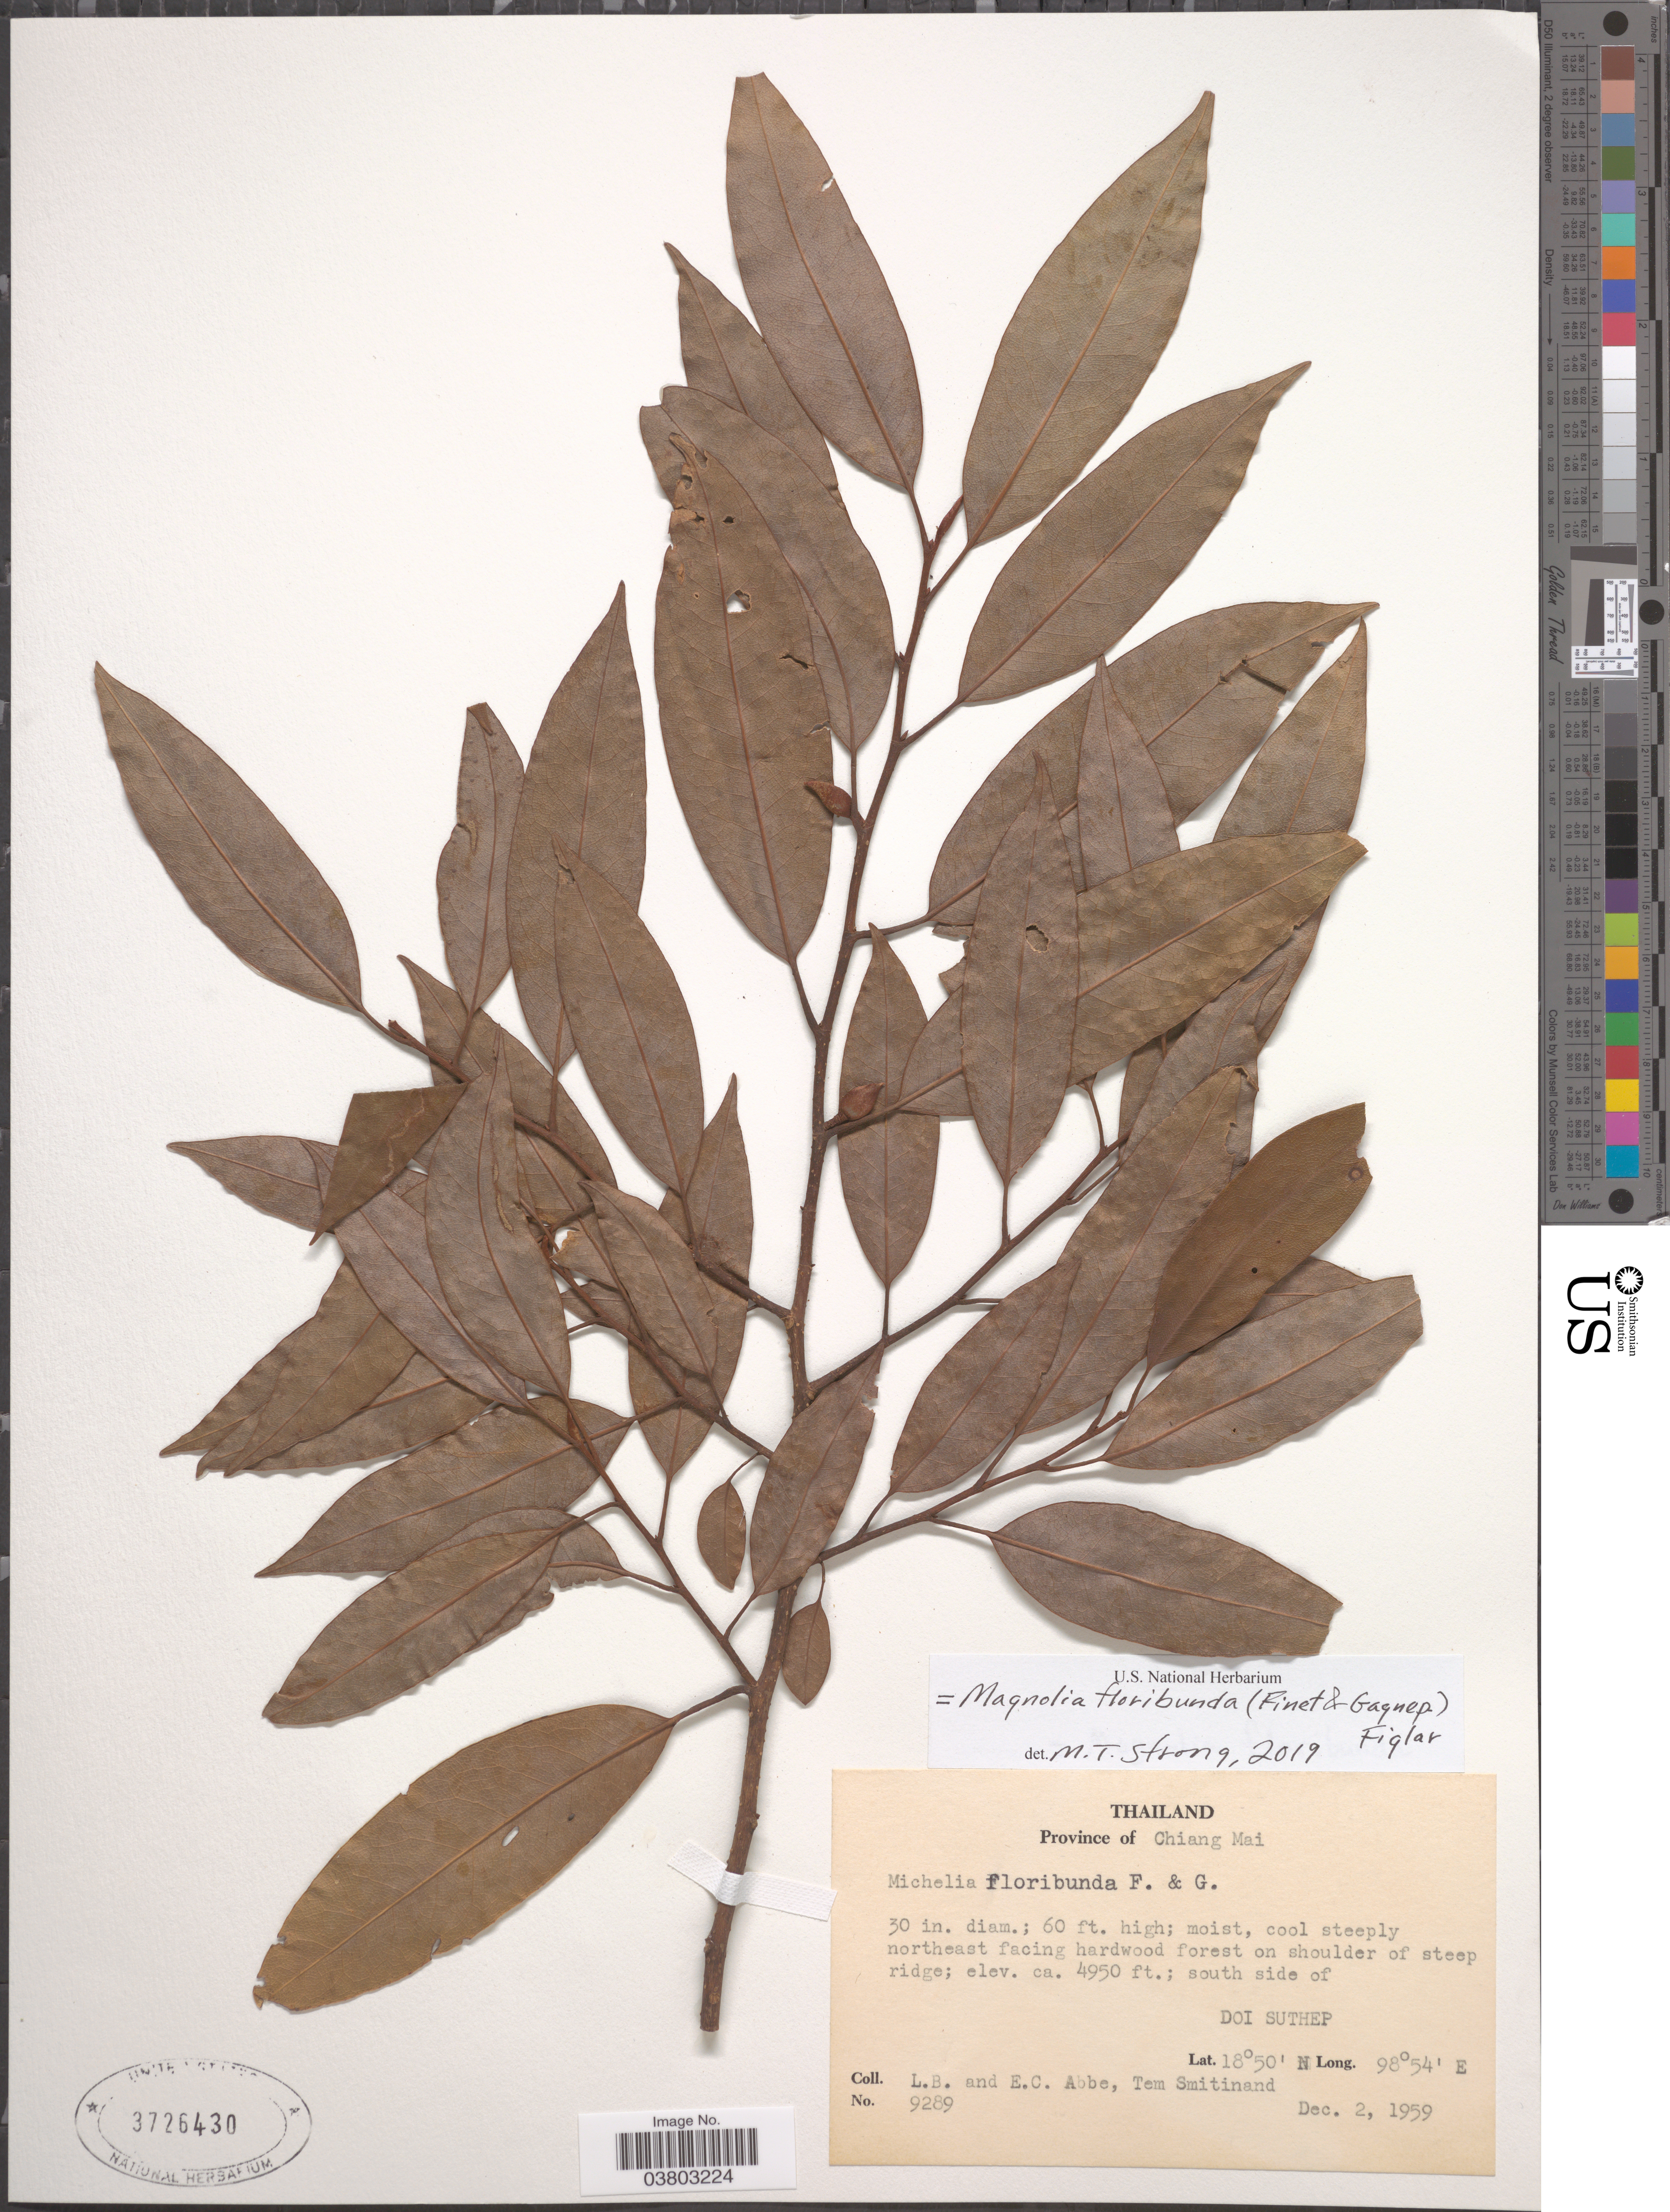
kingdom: Plantae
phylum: Tracheophyta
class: Magnoliopsida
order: Magnoliales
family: Magnoliaceae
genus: Magnolia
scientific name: Magnolia floribunda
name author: (Finet & Gagnep.) Figlar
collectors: L. B. Abbe, E. C. Abbe & T. Smitinand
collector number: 9289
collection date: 1959-12-02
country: Thailand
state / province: Chiang Mai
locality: Cool steeply northeast facing hardwood forest on shoulder of steep ridge; South side of Doi Suthep.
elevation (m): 1509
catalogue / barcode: US 3726430